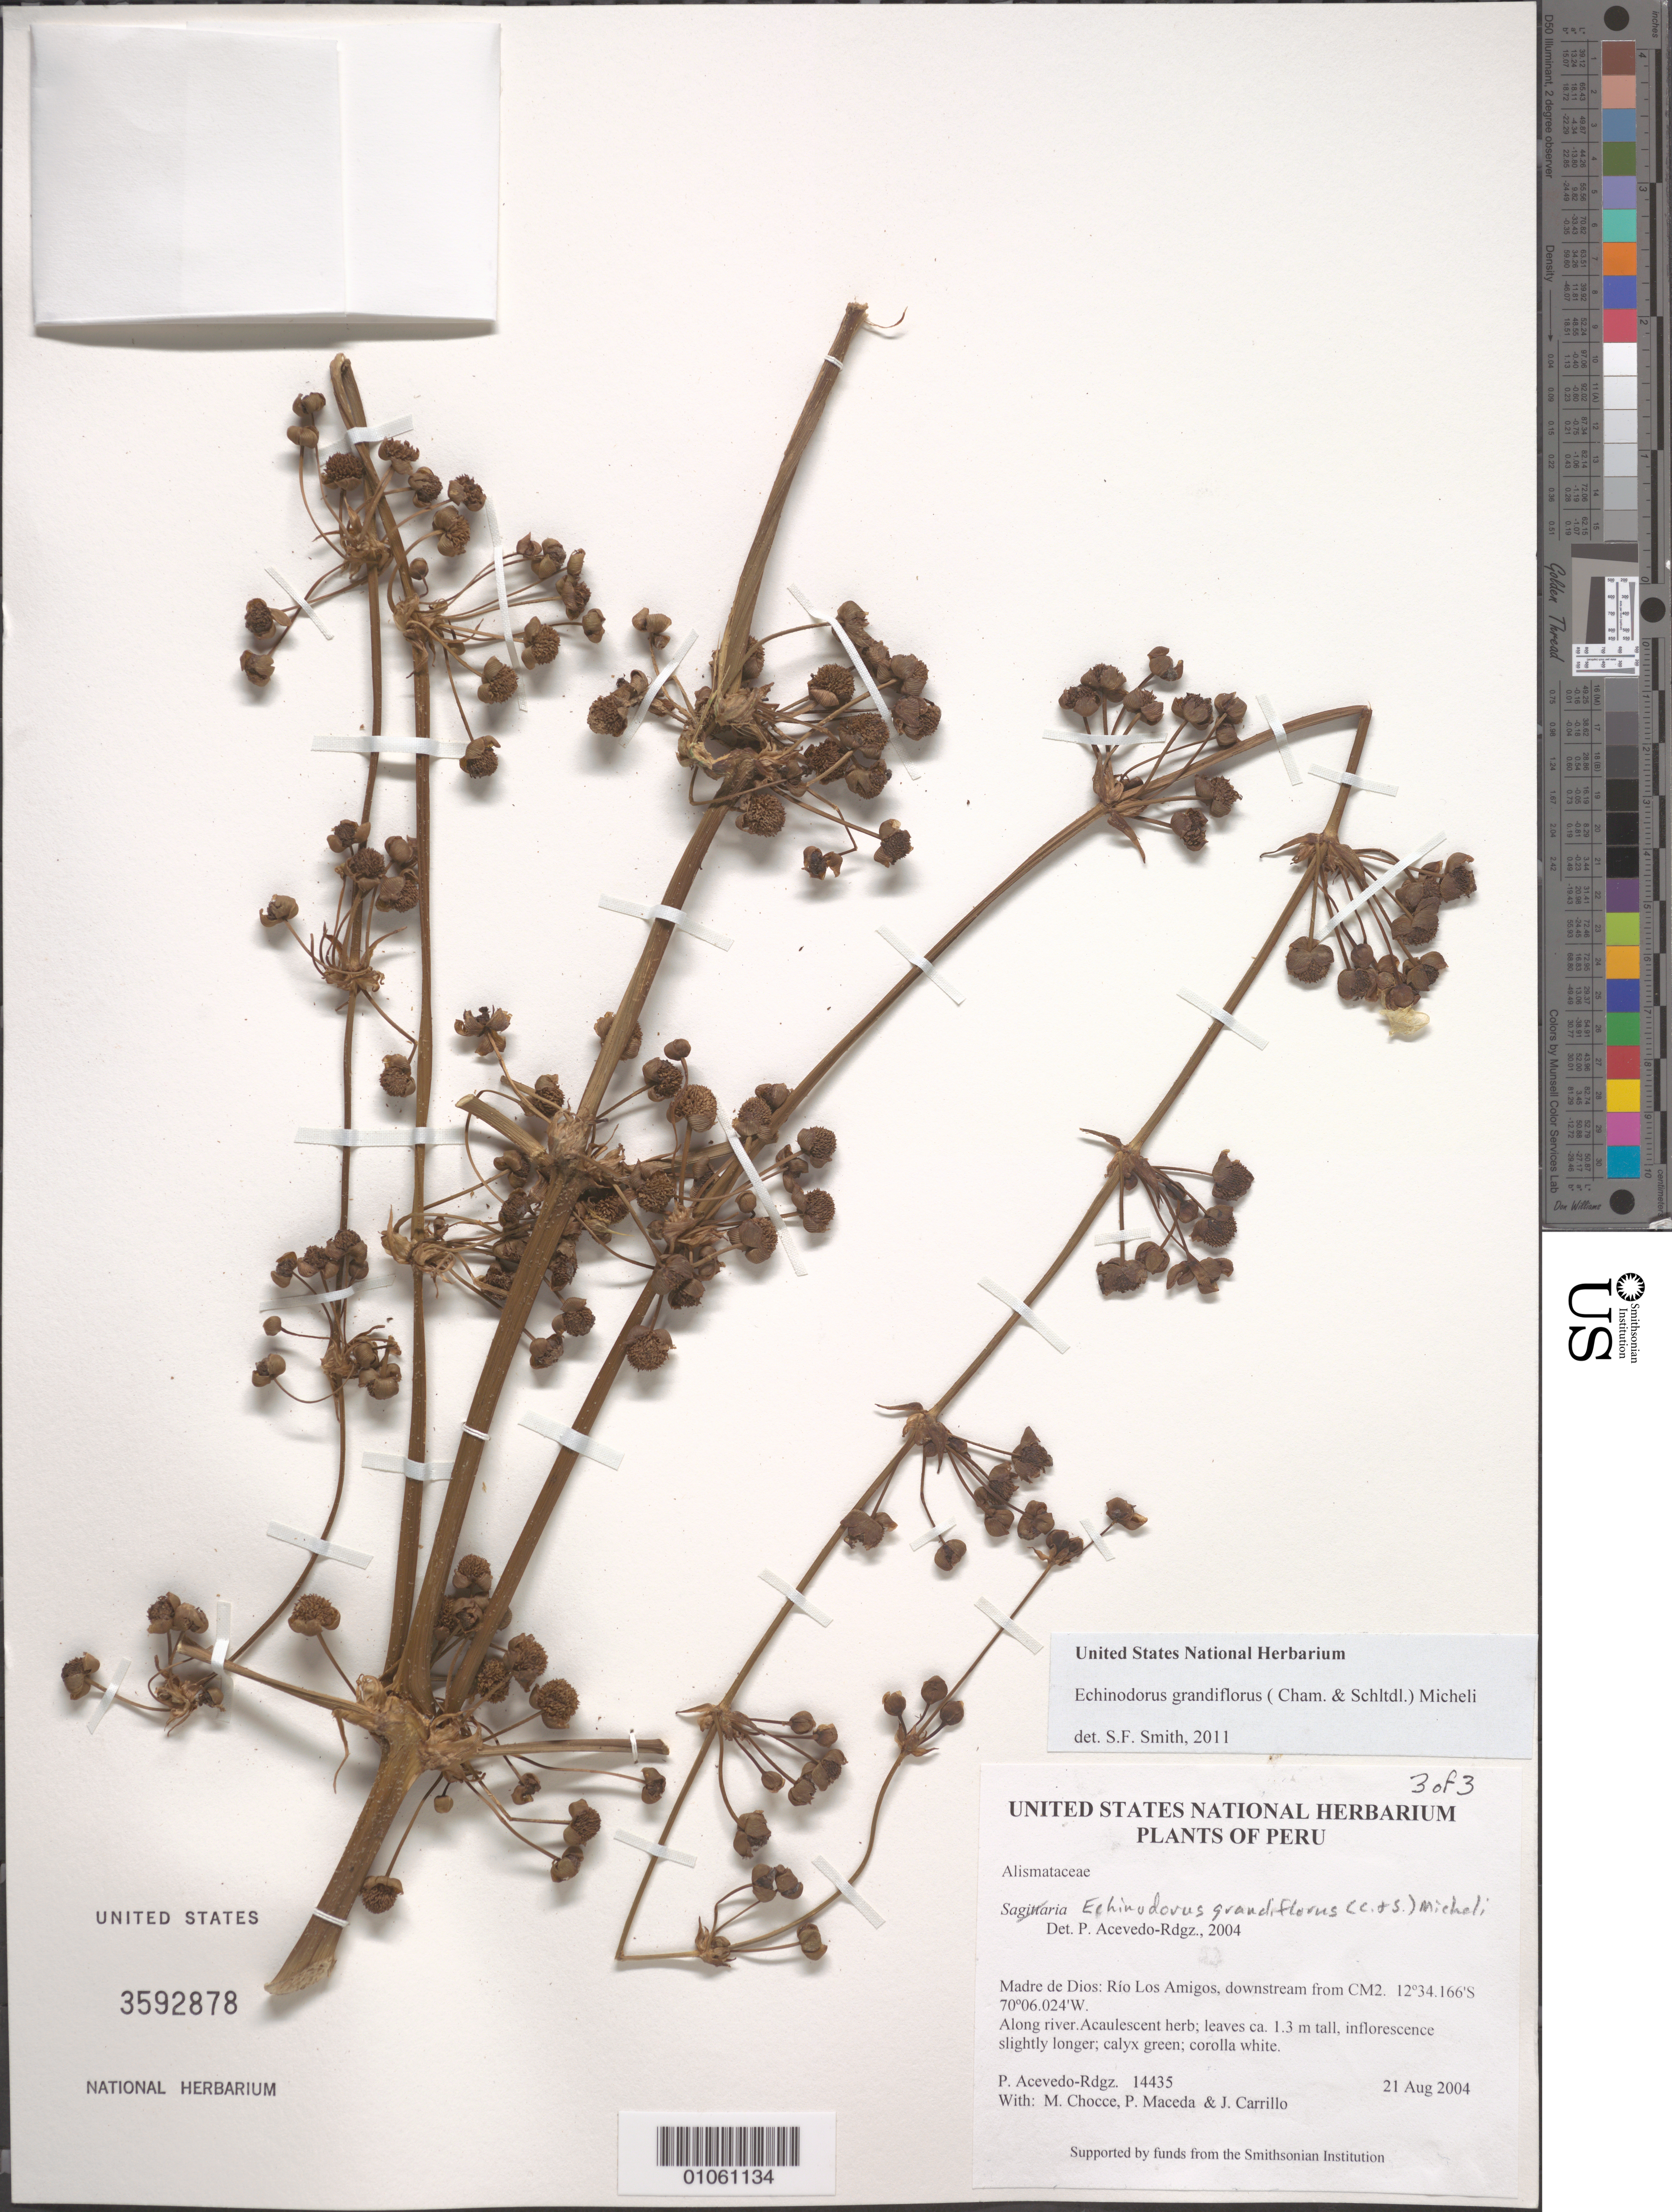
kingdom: Plantae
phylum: Tracheophyta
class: Liliopsida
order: Alismatales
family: Alismataceae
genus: Echinodorus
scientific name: Echinodorus grandiflorus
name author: (Cham. & Schltdl.) Micheli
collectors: P. Acevedo-Rodr., M. Chocce, P. Maceda & J. Carrillo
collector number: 14435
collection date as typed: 21 Aug 2004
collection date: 2004-08-21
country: Peru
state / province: Madre de Dios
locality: Madre de Dios: Río Los Amigos, downstream from CM2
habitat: Along river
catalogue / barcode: US 3592878